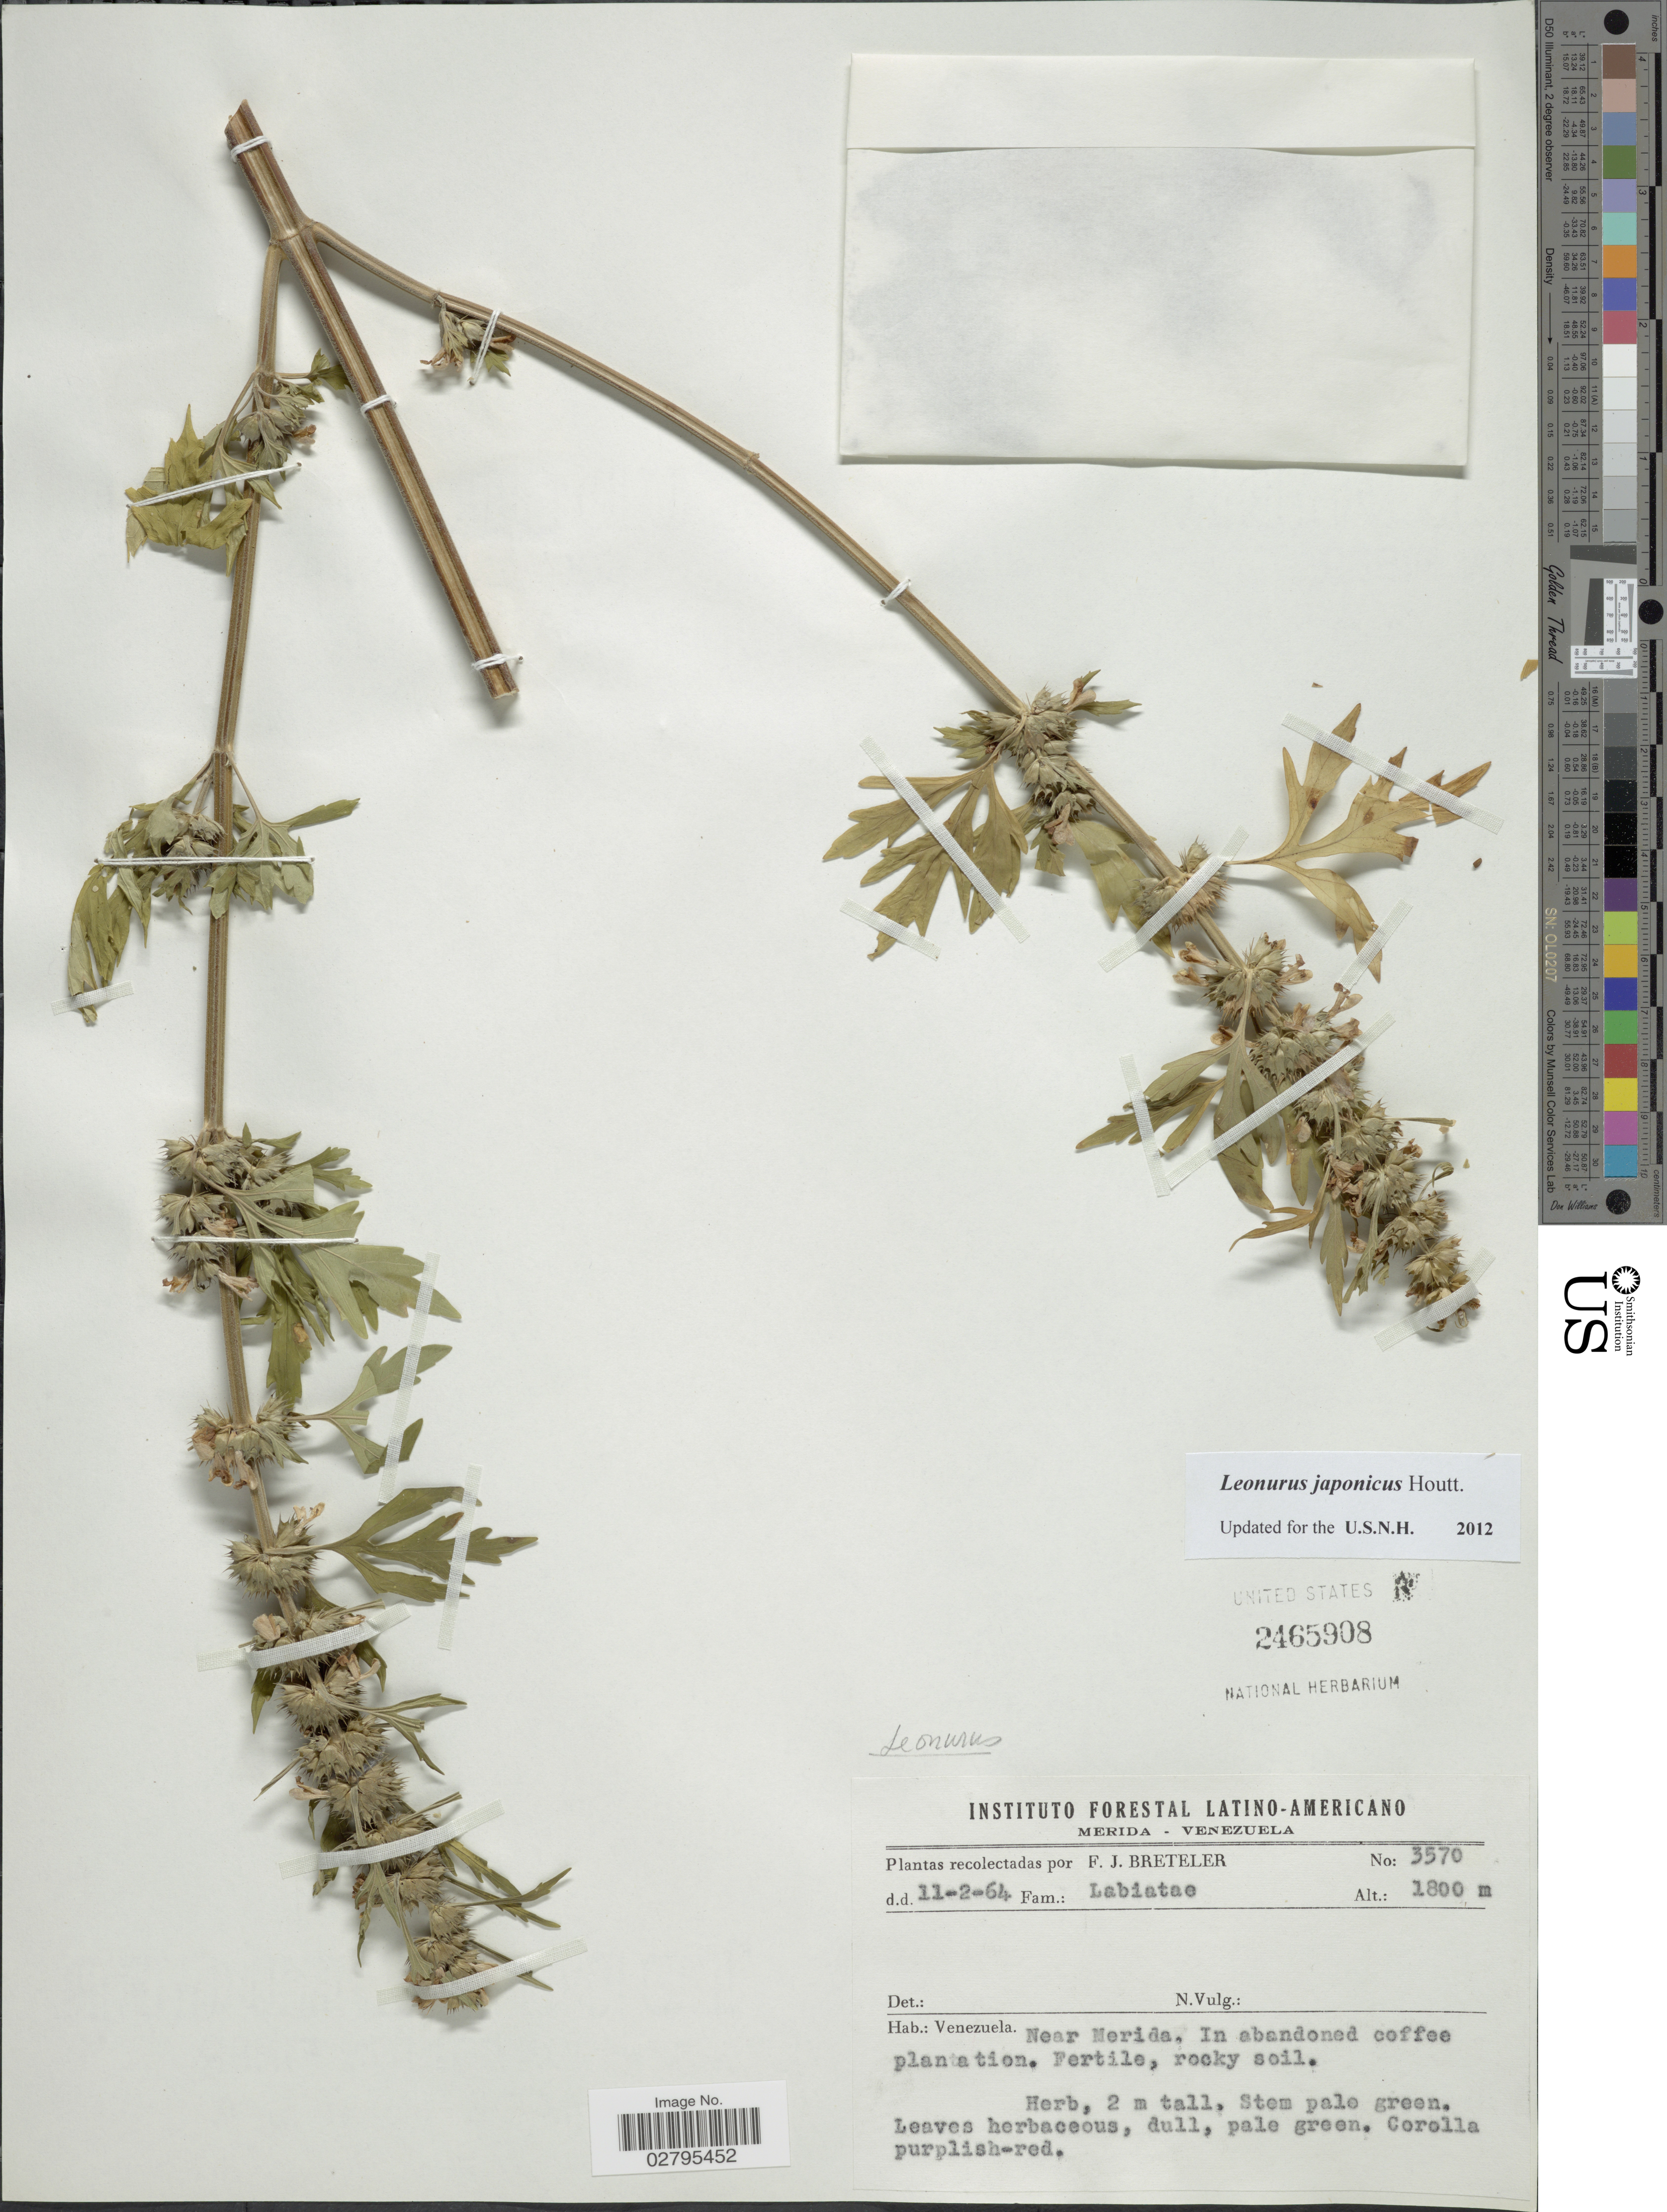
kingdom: Plantae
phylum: Tracheophyta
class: Magnoliopsida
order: Lamiales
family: Lamiaceae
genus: Leonurus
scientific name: Leonurus japonicus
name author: Houtt.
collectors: F. J. Breteler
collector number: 3570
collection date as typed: Transcribed d/m/y: 11/2/64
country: Venezuela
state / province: Mérida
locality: Near Merida, in abandoned coffee plantation.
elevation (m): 1800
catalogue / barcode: US 2465908